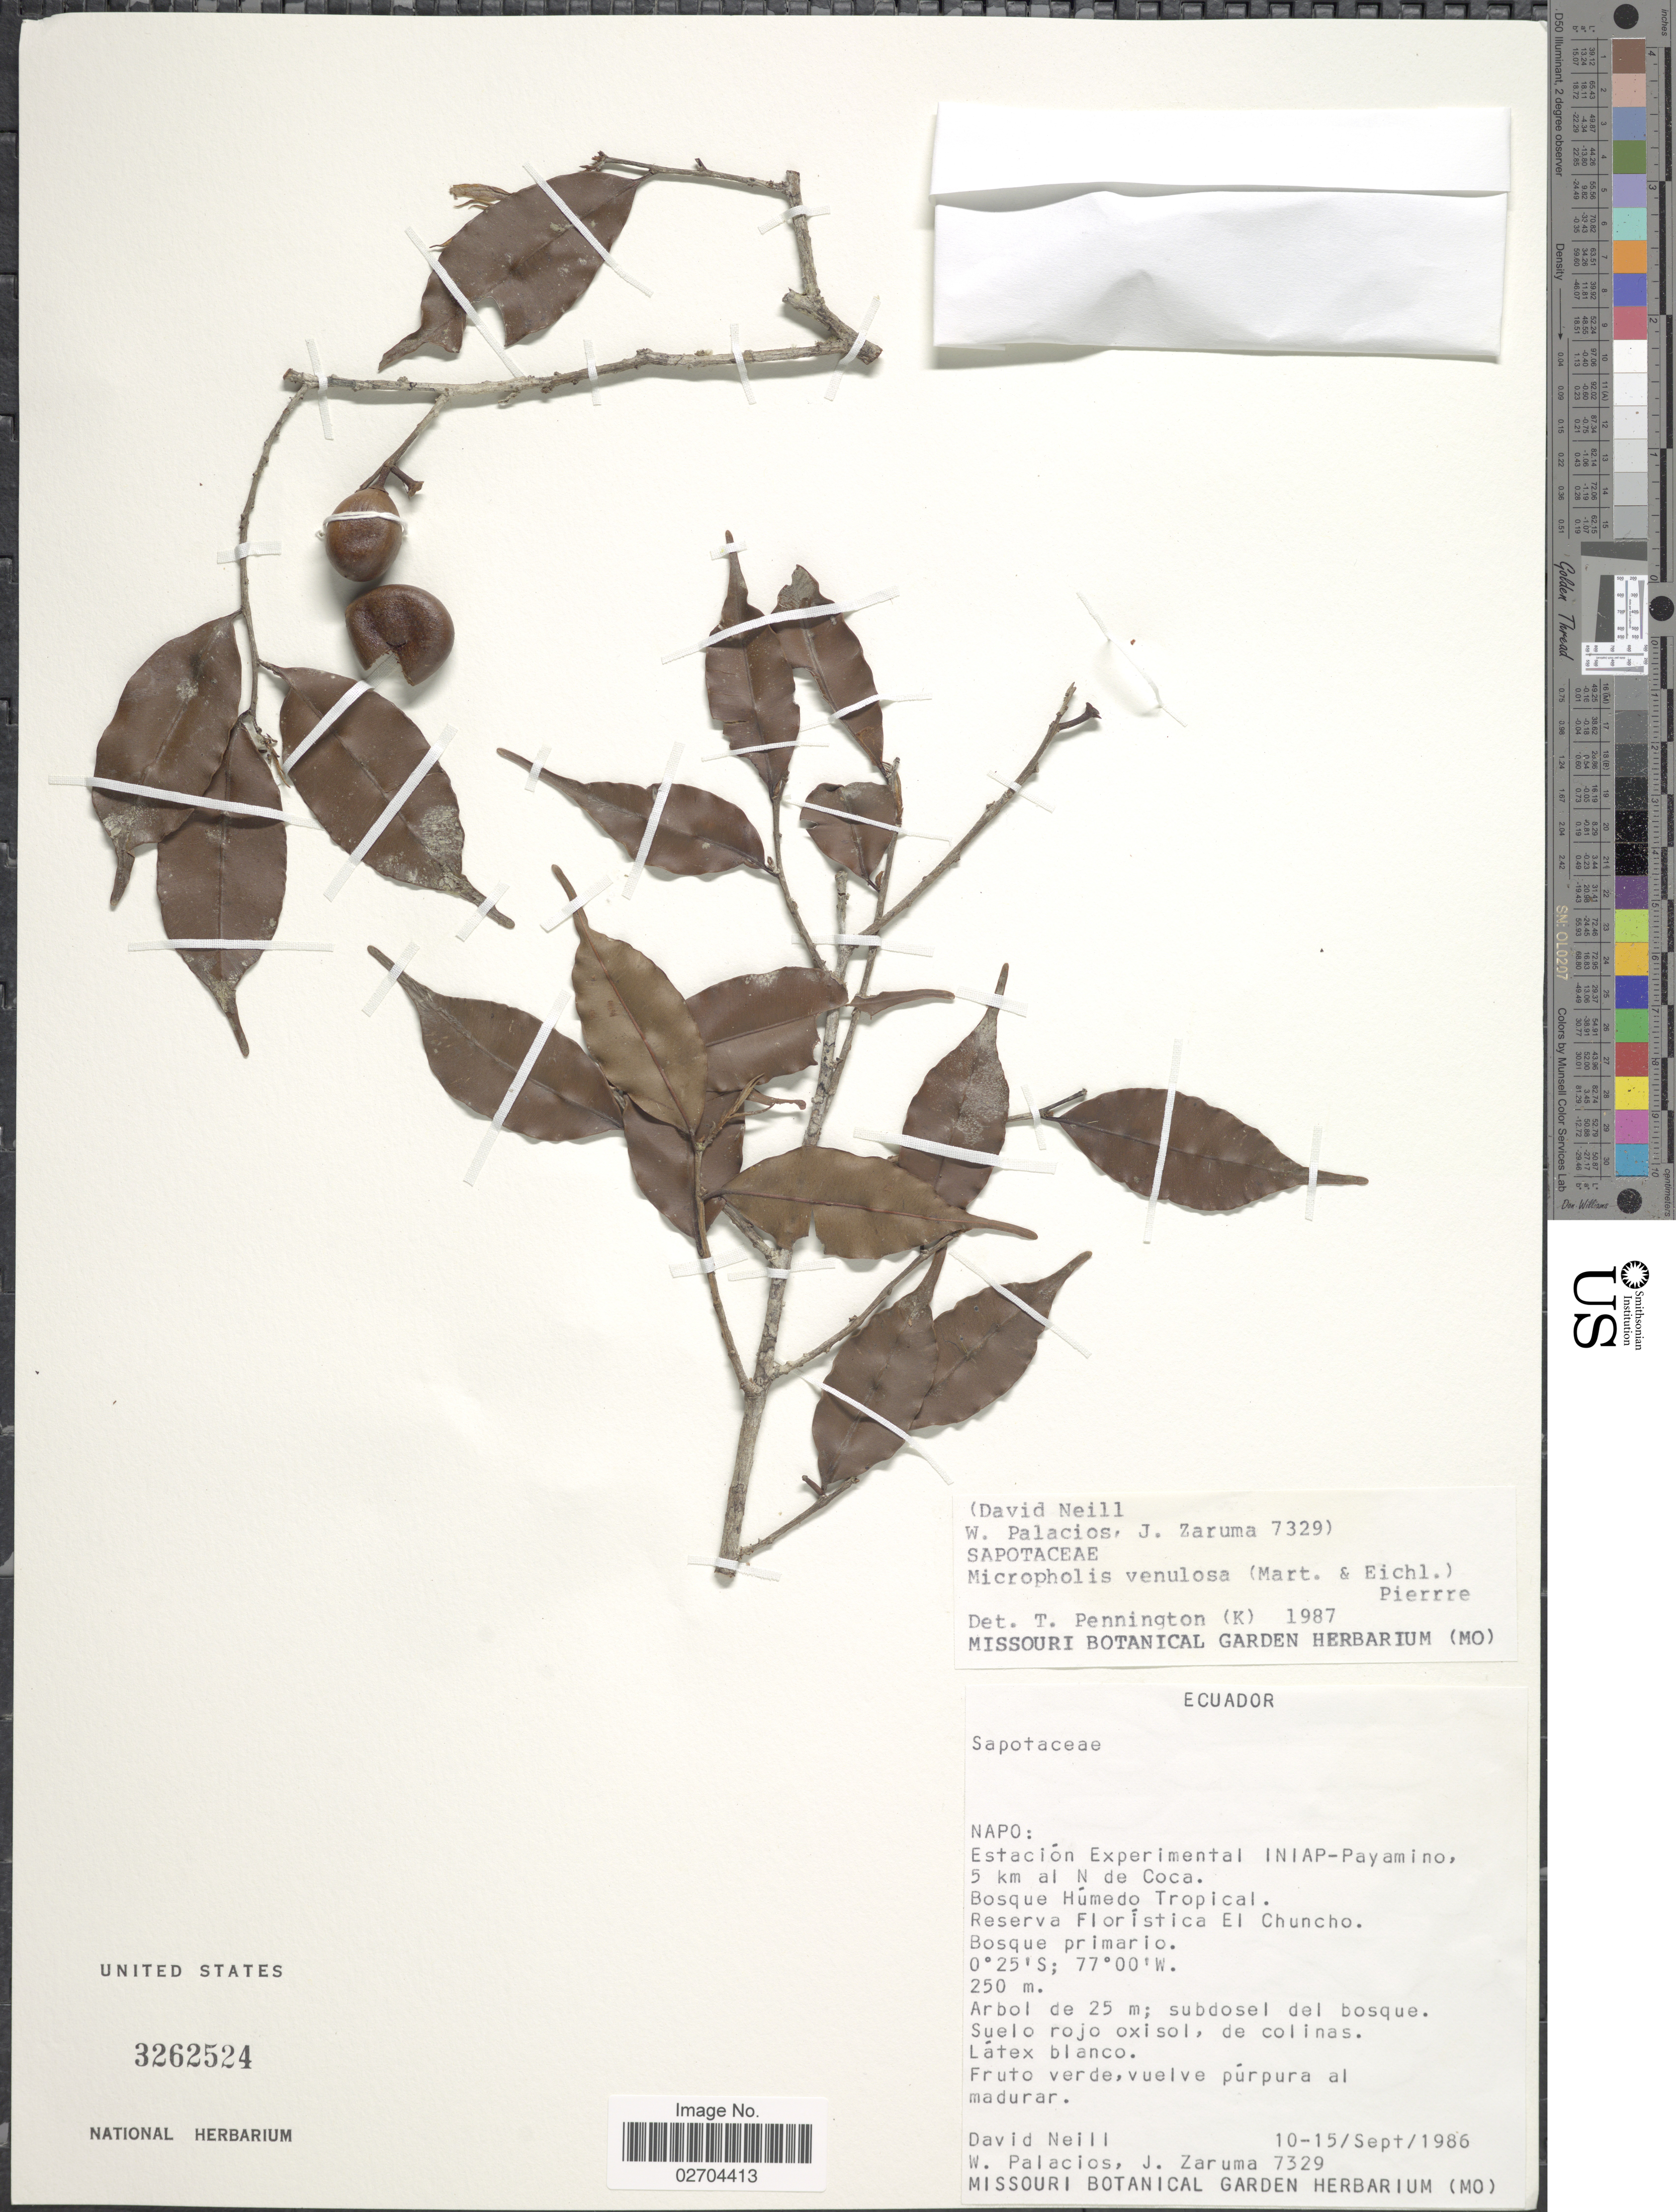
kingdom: Plantae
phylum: Tracheophyta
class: Magnoliopsida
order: Ericales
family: Sapotaceae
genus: Micropholis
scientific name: Micropholis venulosa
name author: (Mart. & Eichler) Pierre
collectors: D. Neill, W. Palacios & J. Zaruma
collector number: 7329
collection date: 1986-09-10/1986-09-15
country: Ecuador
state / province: Napo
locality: Napo: Estacion, Experimental INIAP-Payamino, 5 km al N de Coca. Bosque Humedo Tropical. Reserva Floristica El Chuncho.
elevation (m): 250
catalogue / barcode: US 3262524